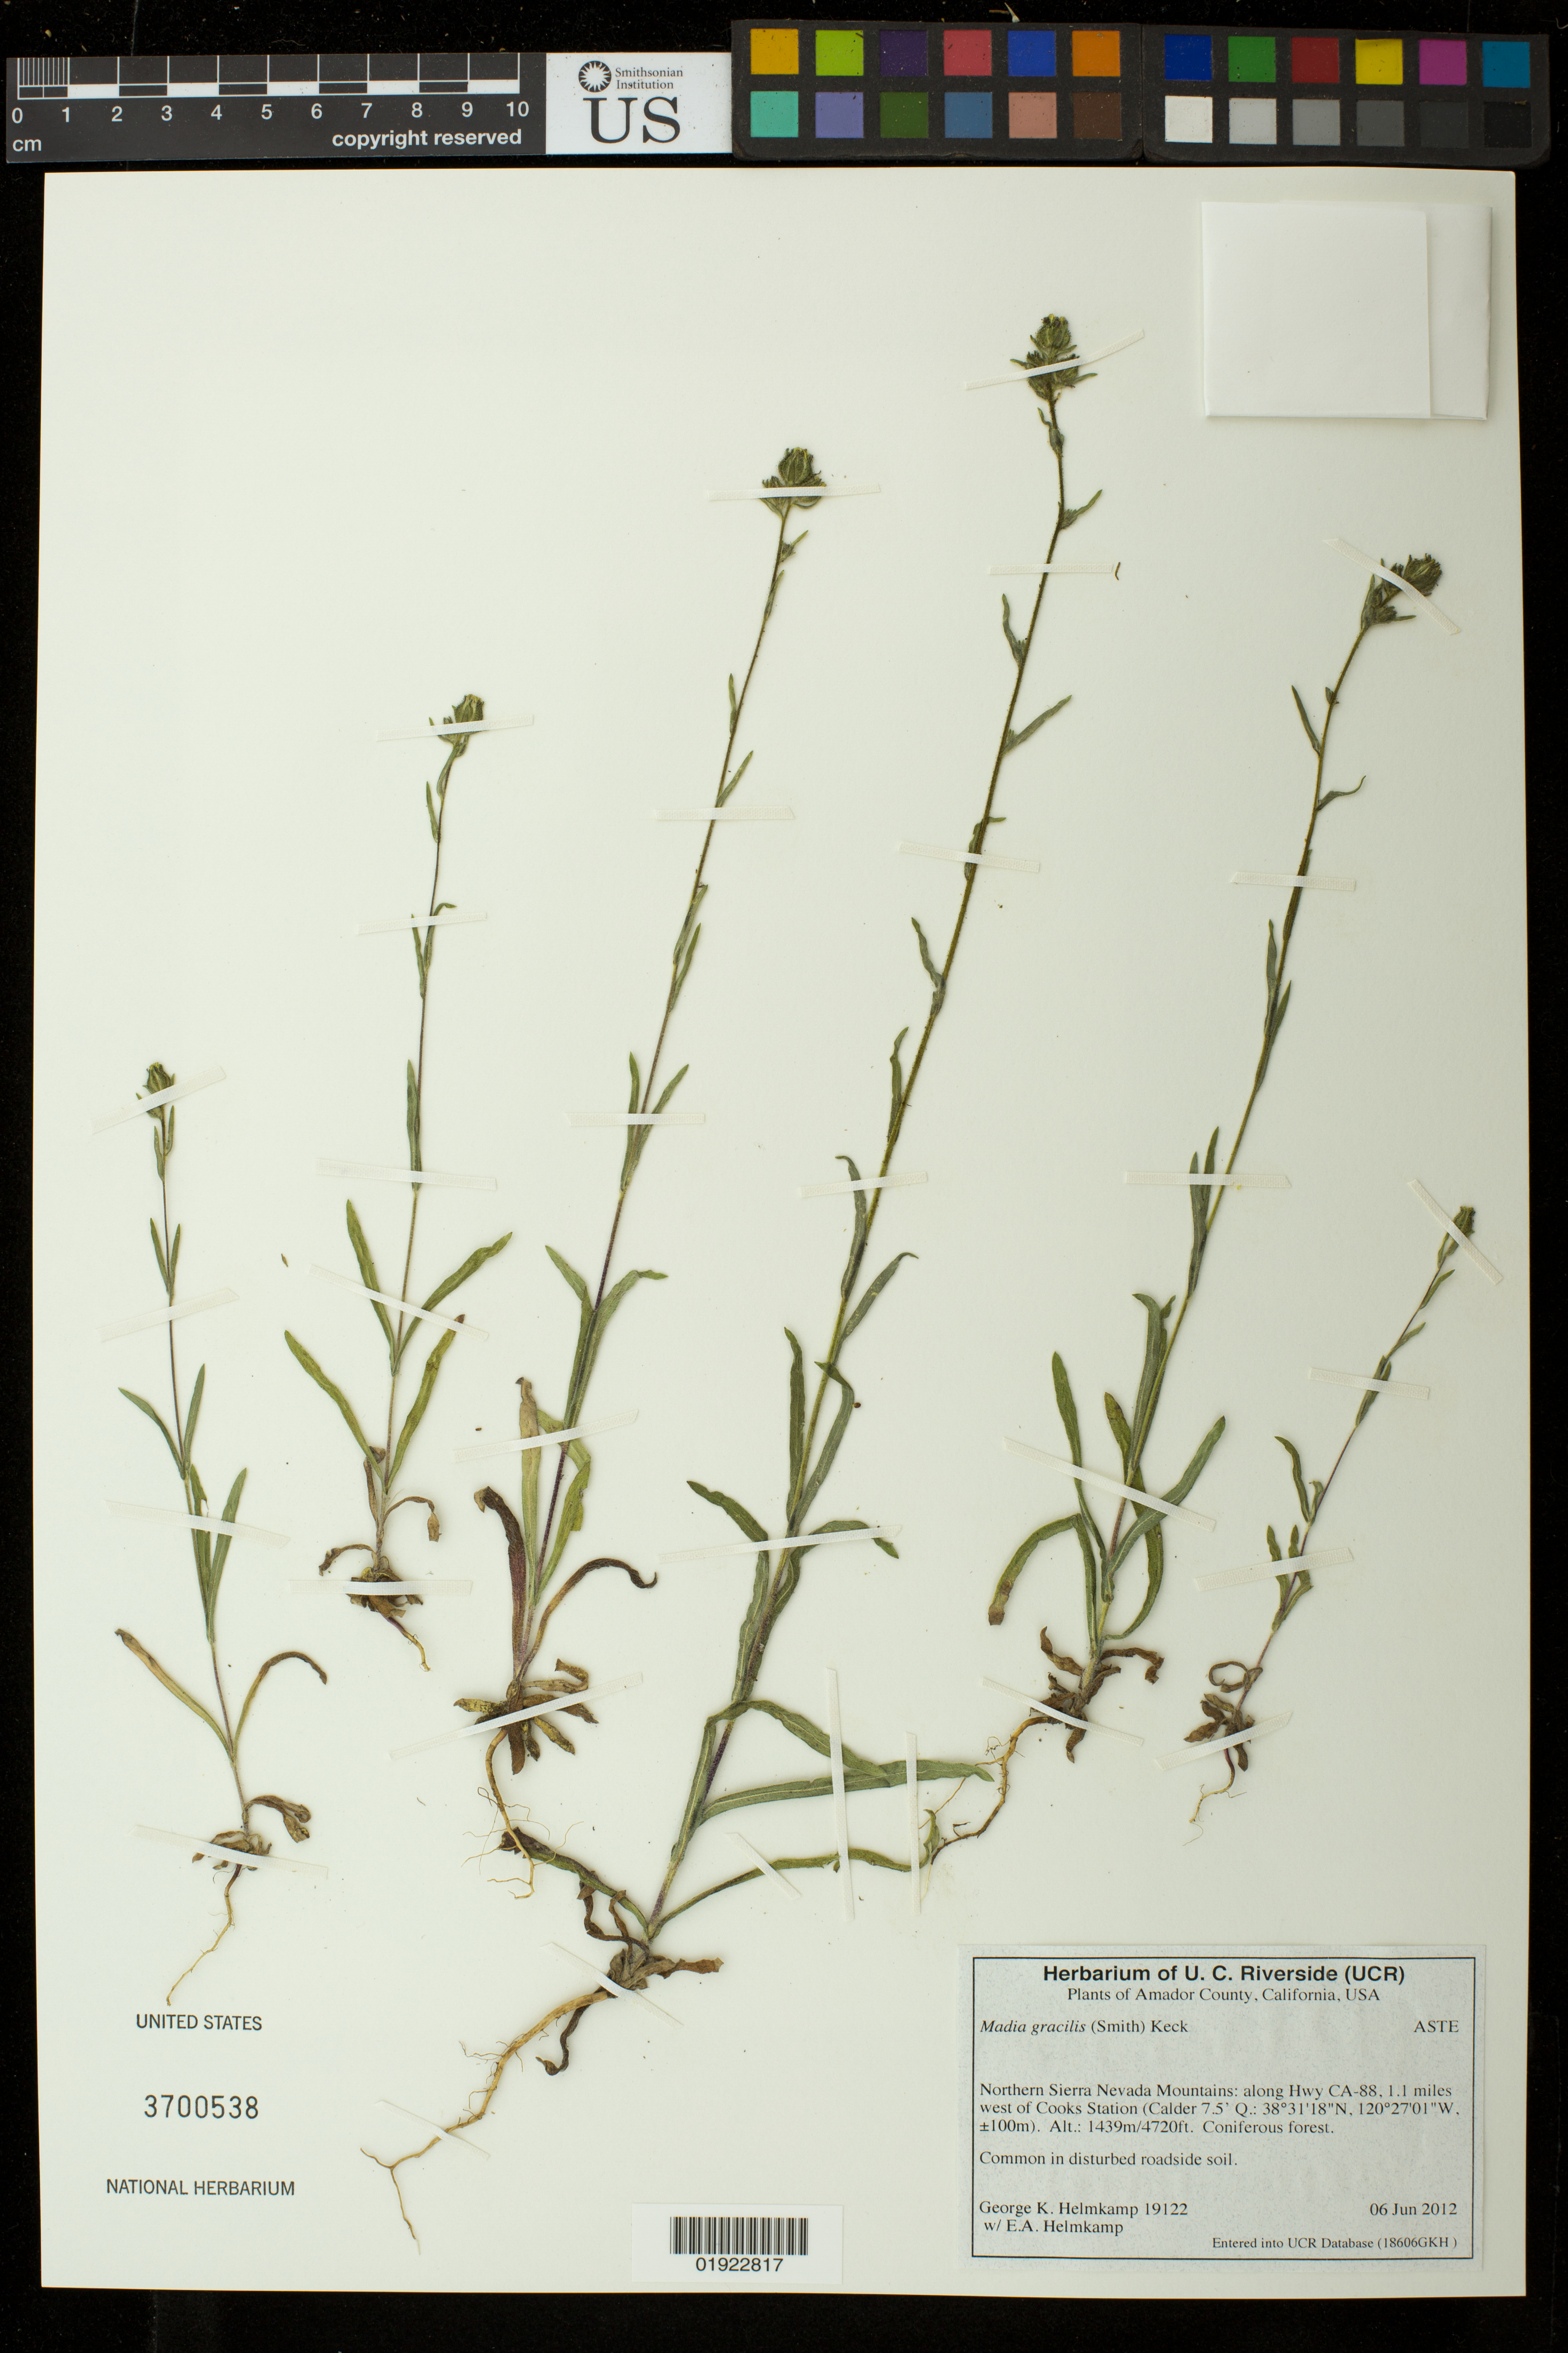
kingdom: Plantae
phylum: Tracheophyta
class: Magnoliopsida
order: Asterales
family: Asteraceae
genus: Madia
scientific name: Madia gracilis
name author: (Small ex Small) D.D. Keck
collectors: G. Helmkamp & E. Helmkamp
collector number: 19122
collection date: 2012-06-06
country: United States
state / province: California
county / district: Amador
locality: Northern Sierra Nevada Mountains: along Hwy CA-88, 1.1 miles west of Cooks Station.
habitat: Coniferous forest. Common in disturbed roadside soil.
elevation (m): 1439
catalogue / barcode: US 3700538